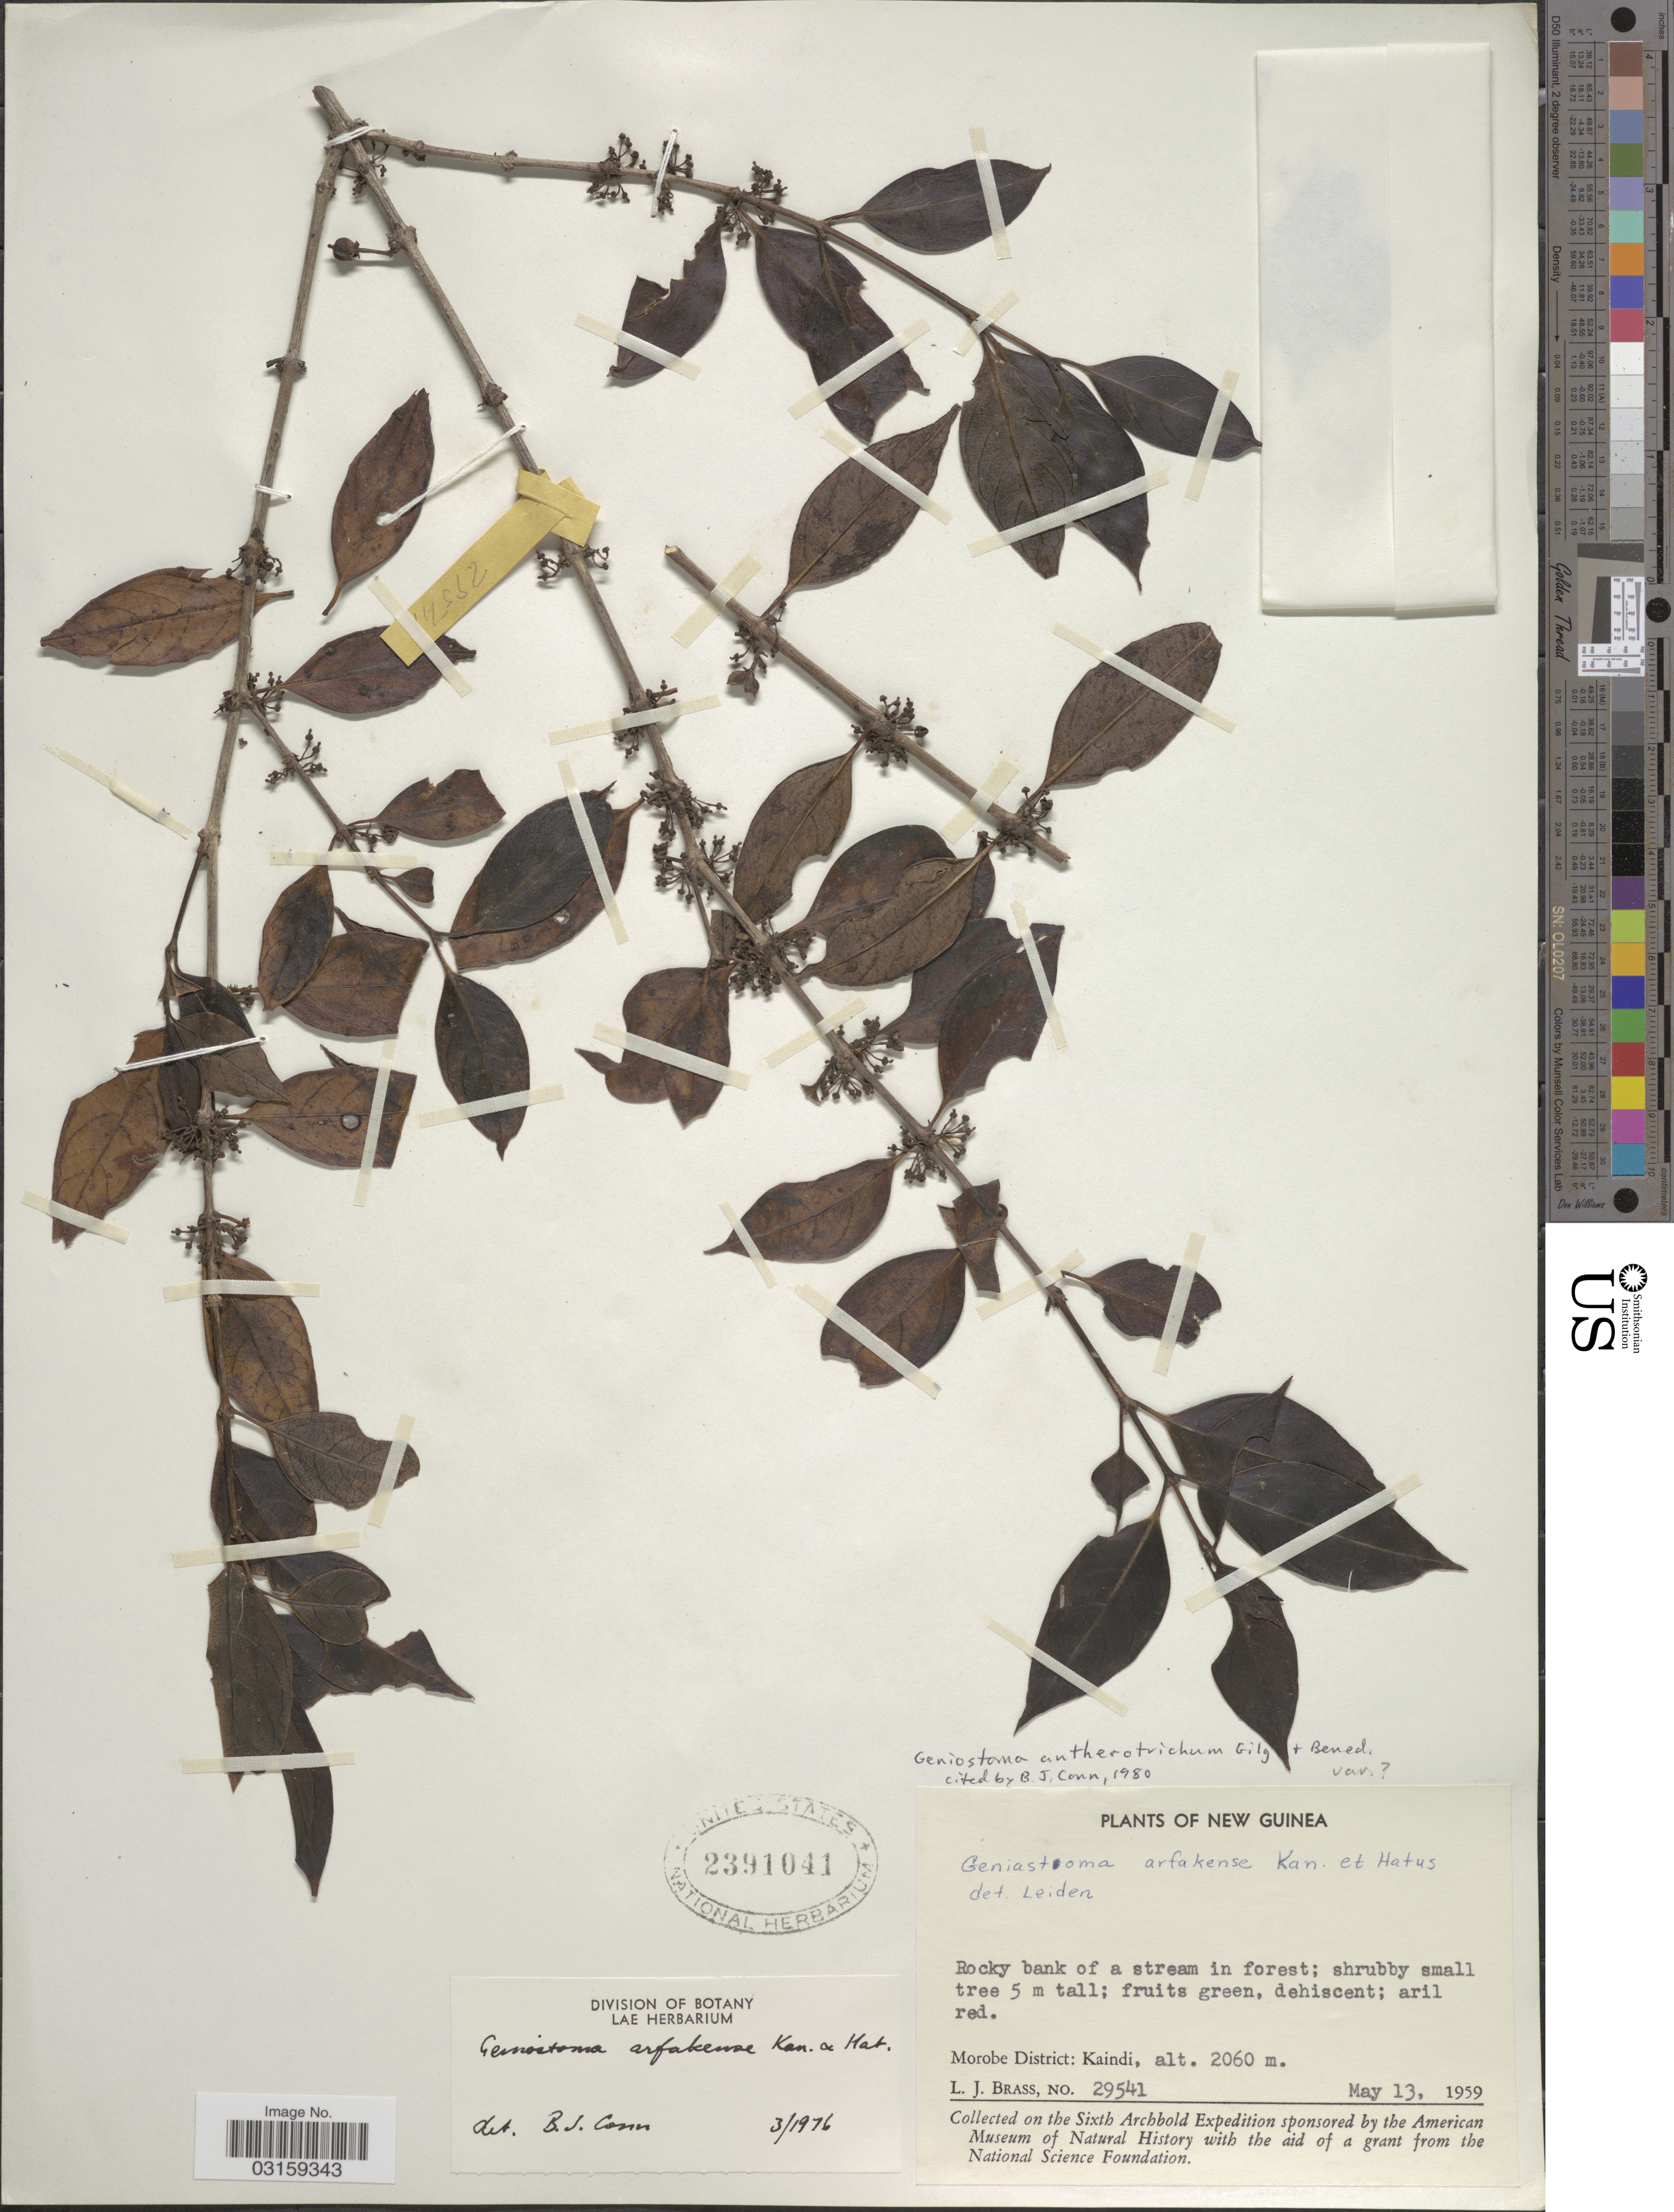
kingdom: Plantae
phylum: Tracheophyta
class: Magnoliopsida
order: Gentianales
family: Loganiaceae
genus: Geniostoma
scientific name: Geniostoma antherotrichum var. antherotrichum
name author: Gilg & Gilg-Ben.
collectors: L. J. Brass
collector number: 29541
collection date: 1959-05-13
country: Papua New Guinea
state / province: Morobe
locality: New Guinea. Morobe District: Kaindi.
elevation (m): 2060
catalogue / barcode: US 2391041